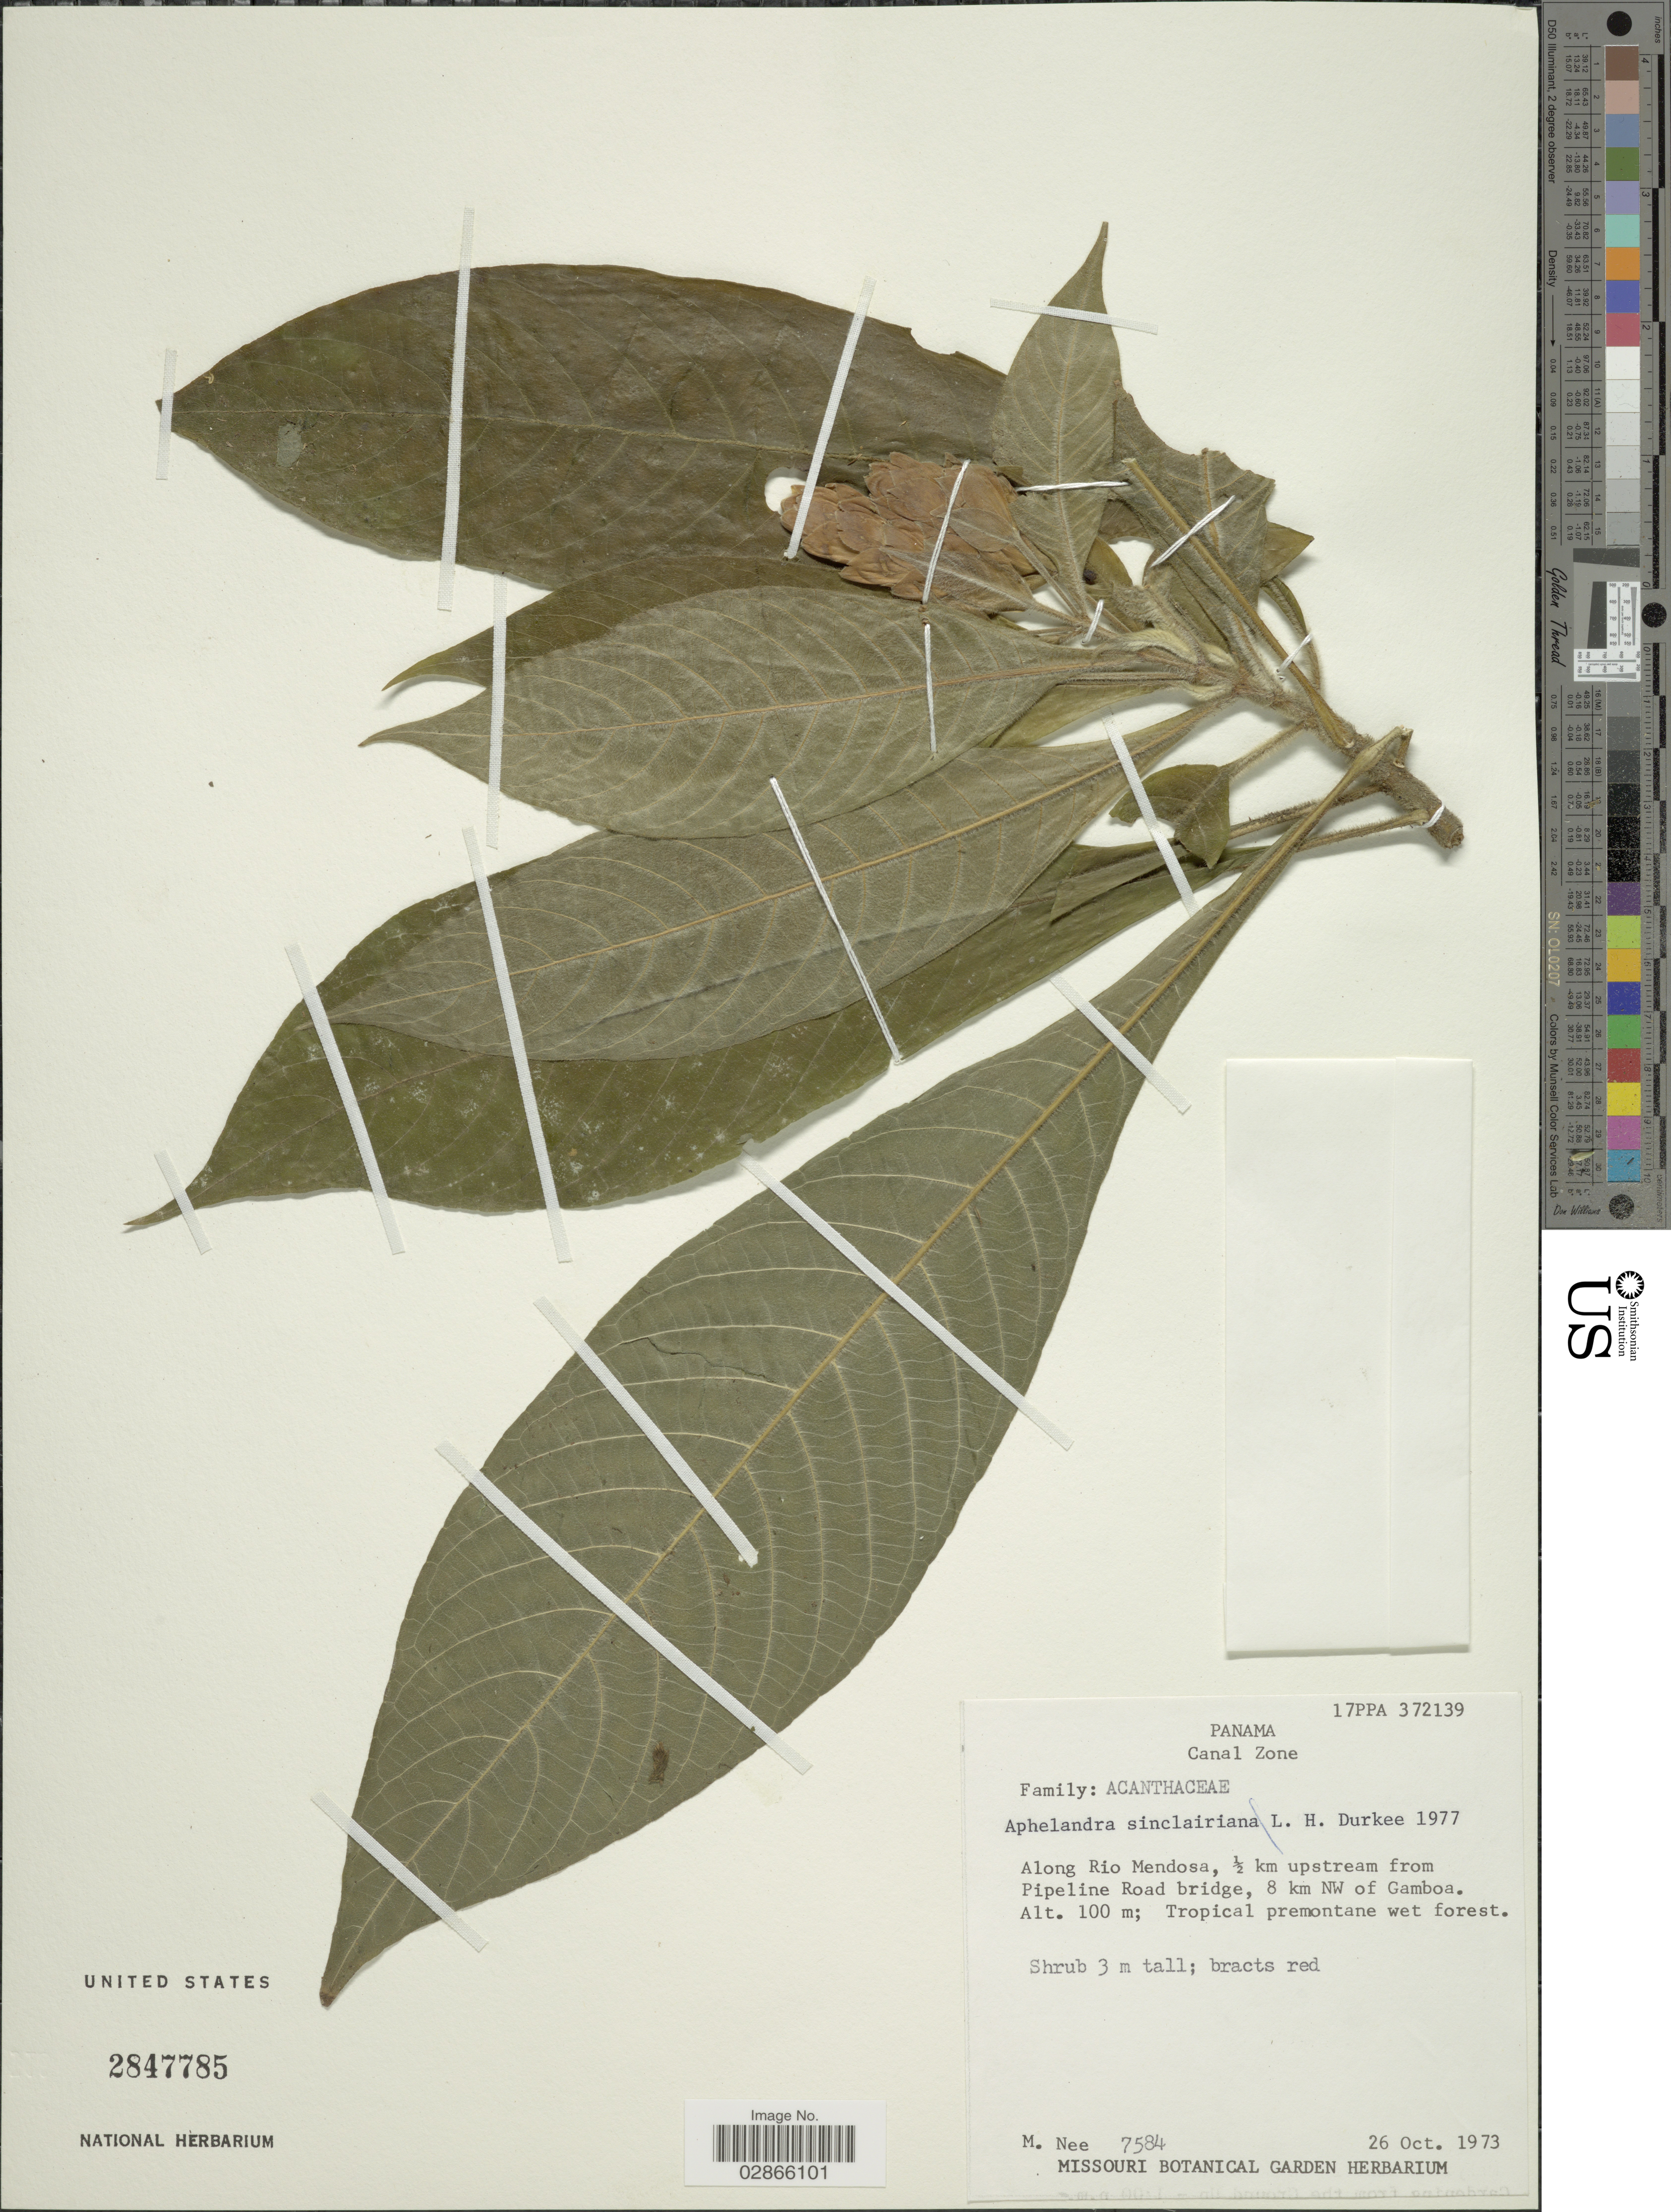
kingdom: Plantae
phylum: Tracheophyta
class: Magnoliopsida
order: Lamiales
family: Acanthaceae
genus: Aphelandra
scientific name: Aphelandra sinclairiana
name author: Nees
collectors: M. Nee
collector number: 7584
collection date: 1973-10-26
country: Panama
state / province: Colón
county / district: Canal Zone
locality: Canal Zone. Along Eio Mendosa, ½ km upstream from Pipeline Road bridge, 8 km NW of Gamboa.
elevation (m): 100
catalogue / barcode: US 2847785